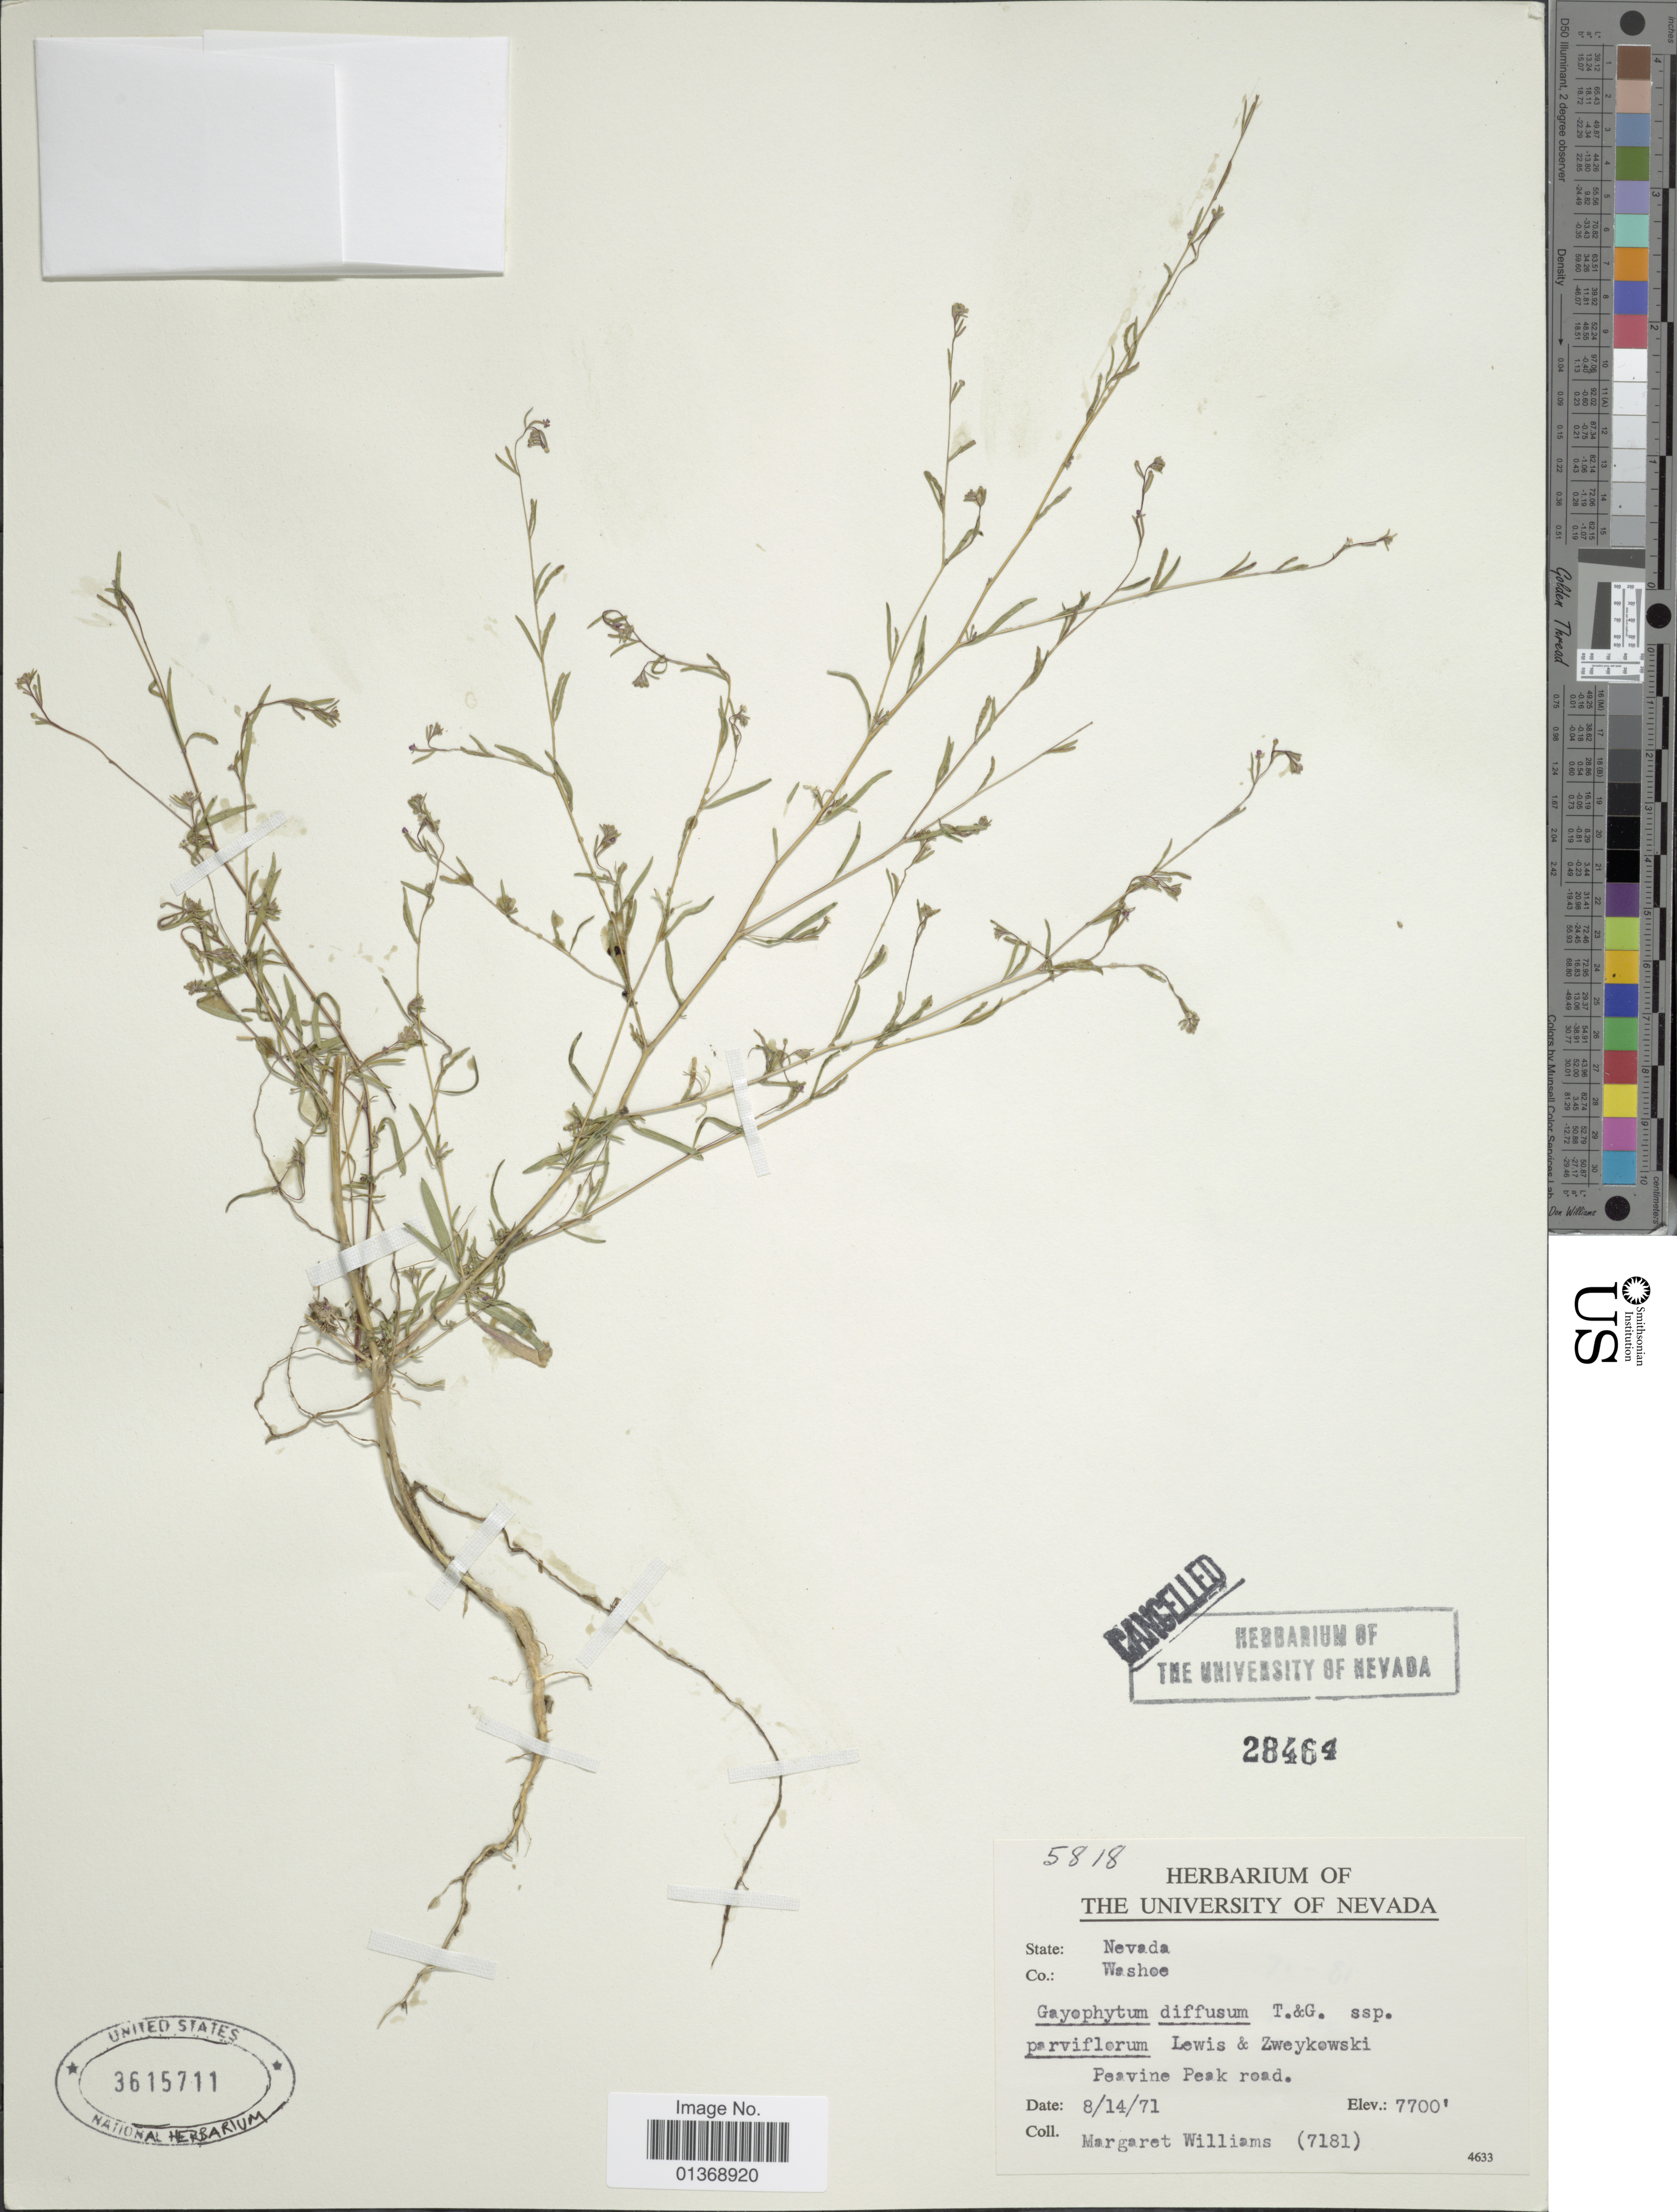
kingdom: Plantae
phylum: Tracheophyta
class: Magnoliopsida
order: Myrtales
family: Onagraceae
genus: Gayophytum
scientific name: Gayophytum diffusum subsp. parviflorum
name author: F. H. Lewis & Szweyk.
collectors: M. Williams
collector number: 7181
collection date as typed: Transcribed d/m/y: 14/8/71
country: United States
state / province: Nevada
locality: Co. Washoe, Peavine Peak road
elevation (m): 2347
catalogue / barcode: US 3615711